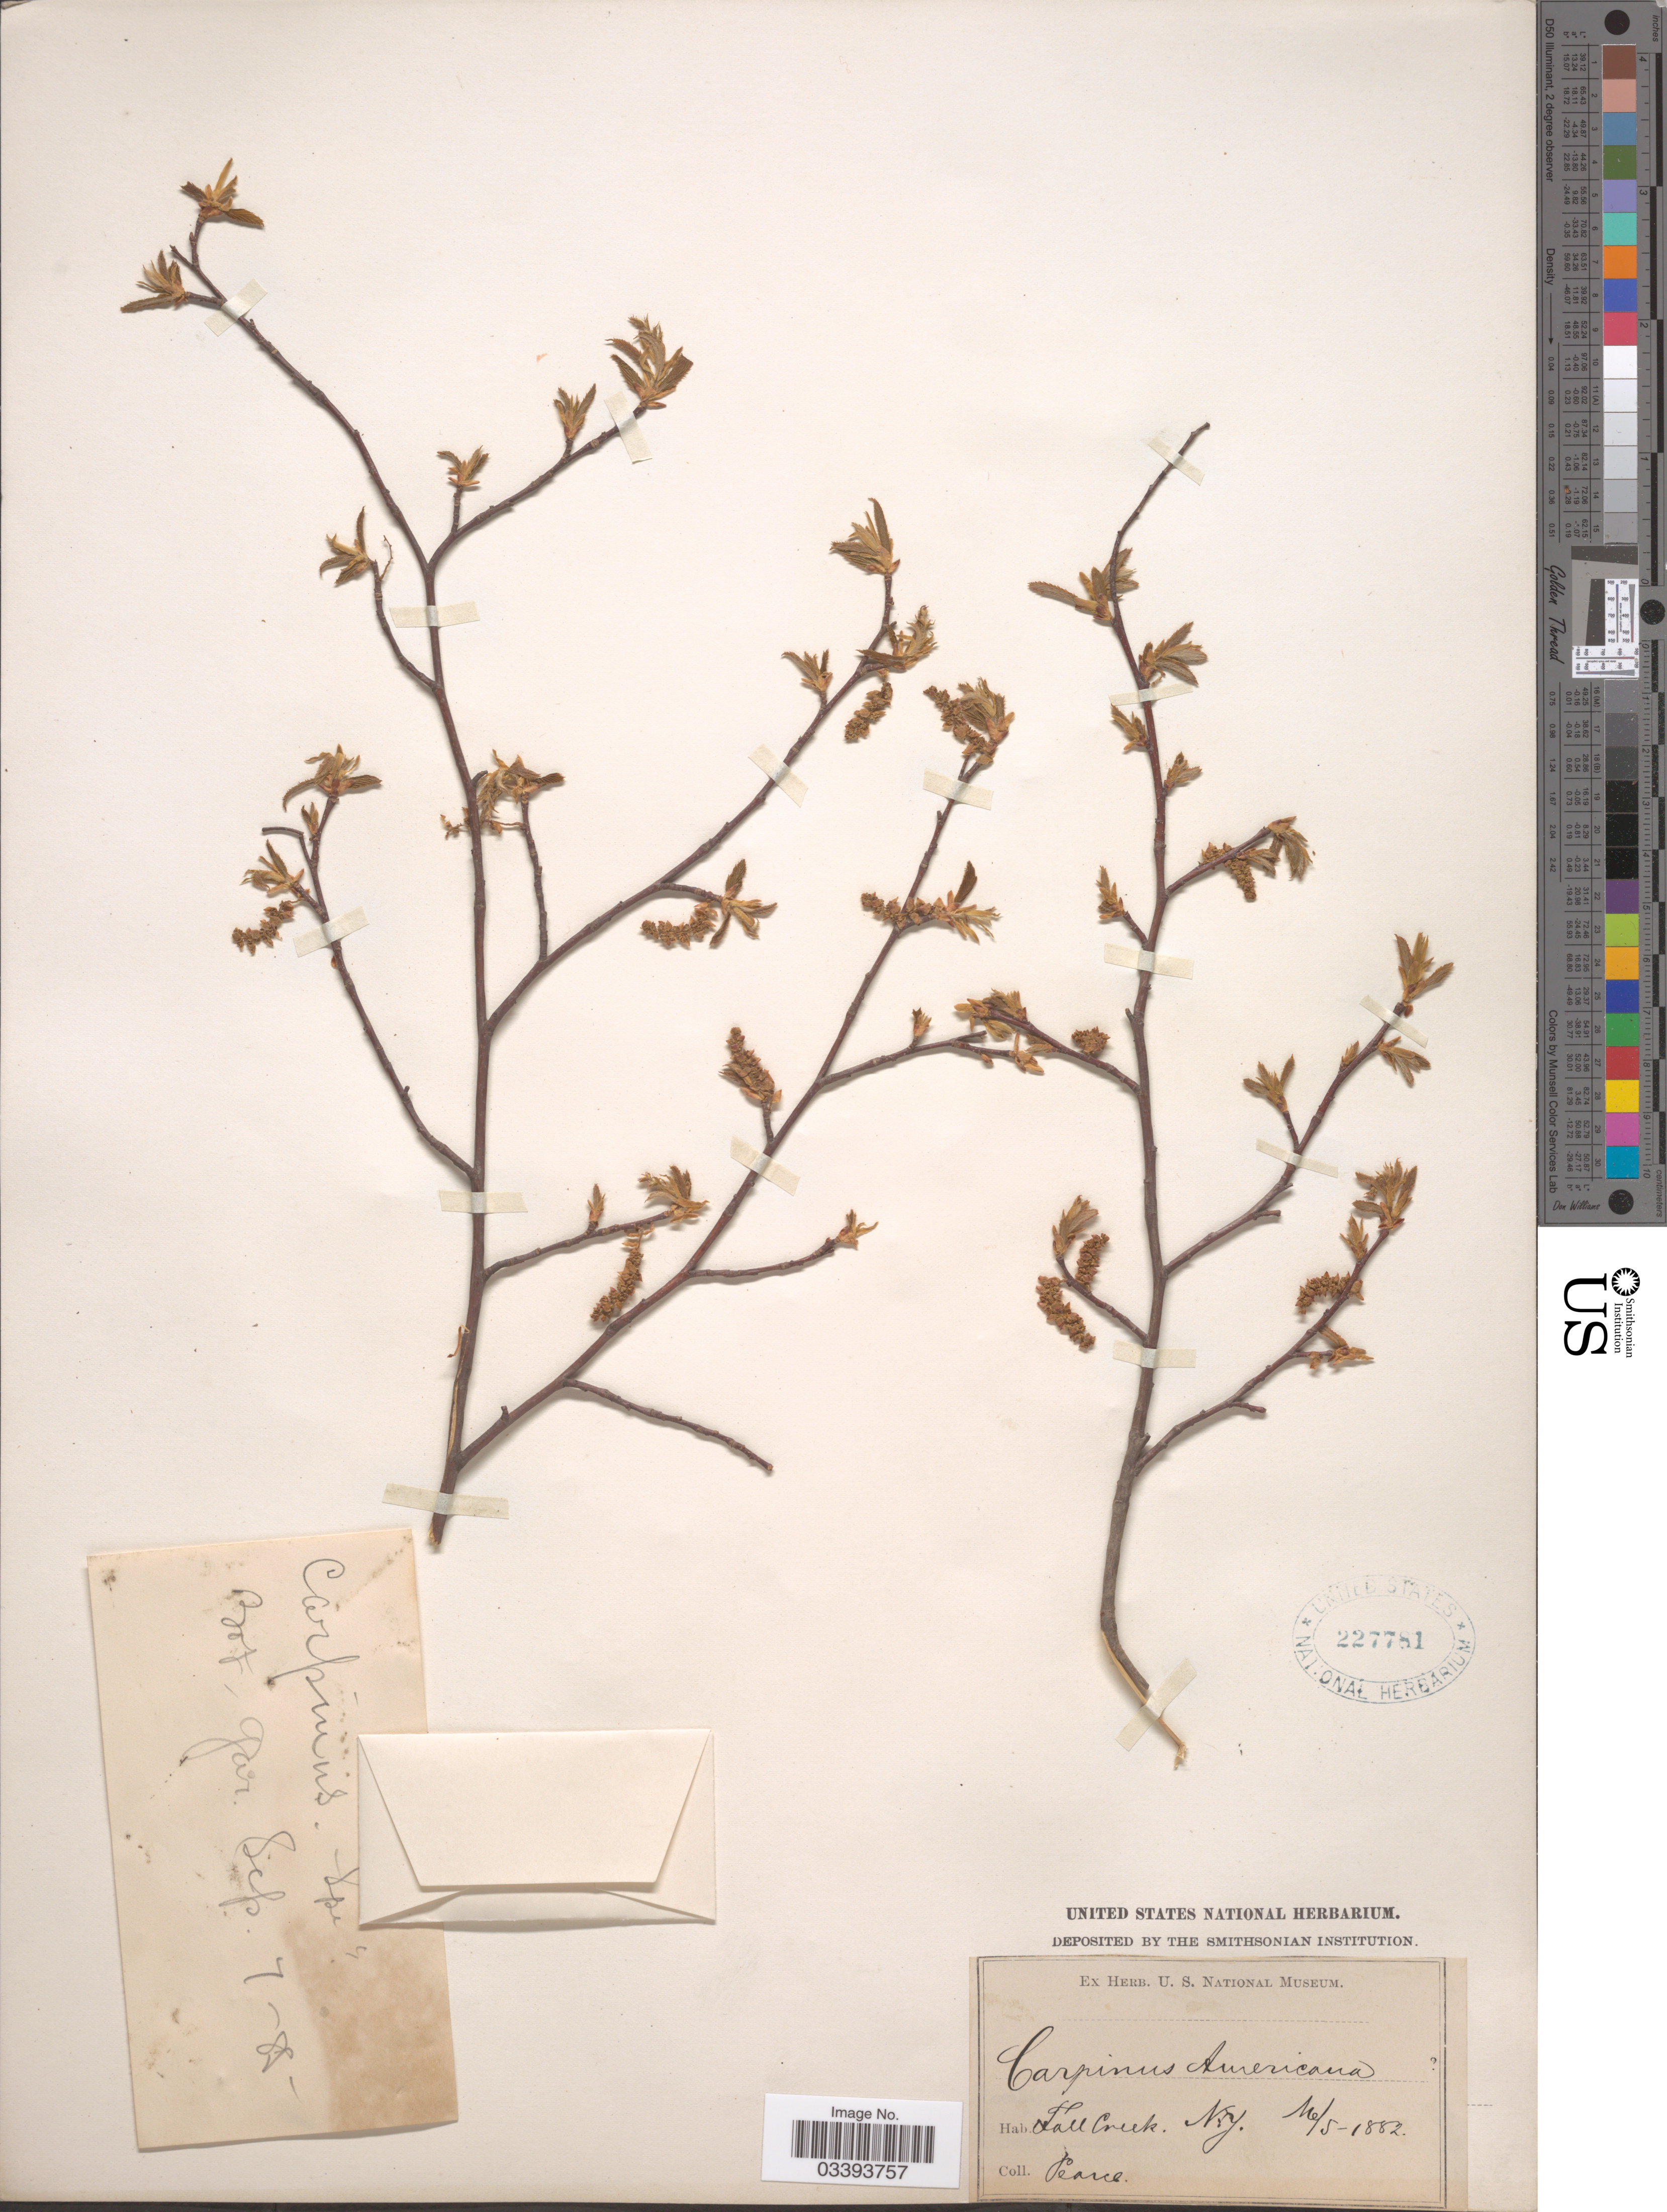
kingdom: Plantae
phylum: Tracheophyta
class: Magnoliopsida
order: Fagales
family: Betulaceae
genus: Carpinus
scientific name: Carpinus americanus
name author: Michx.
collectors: -. Pearce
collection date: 1882-05-16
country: United States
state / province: New York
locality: Fall Creek.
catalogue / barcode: US 227781